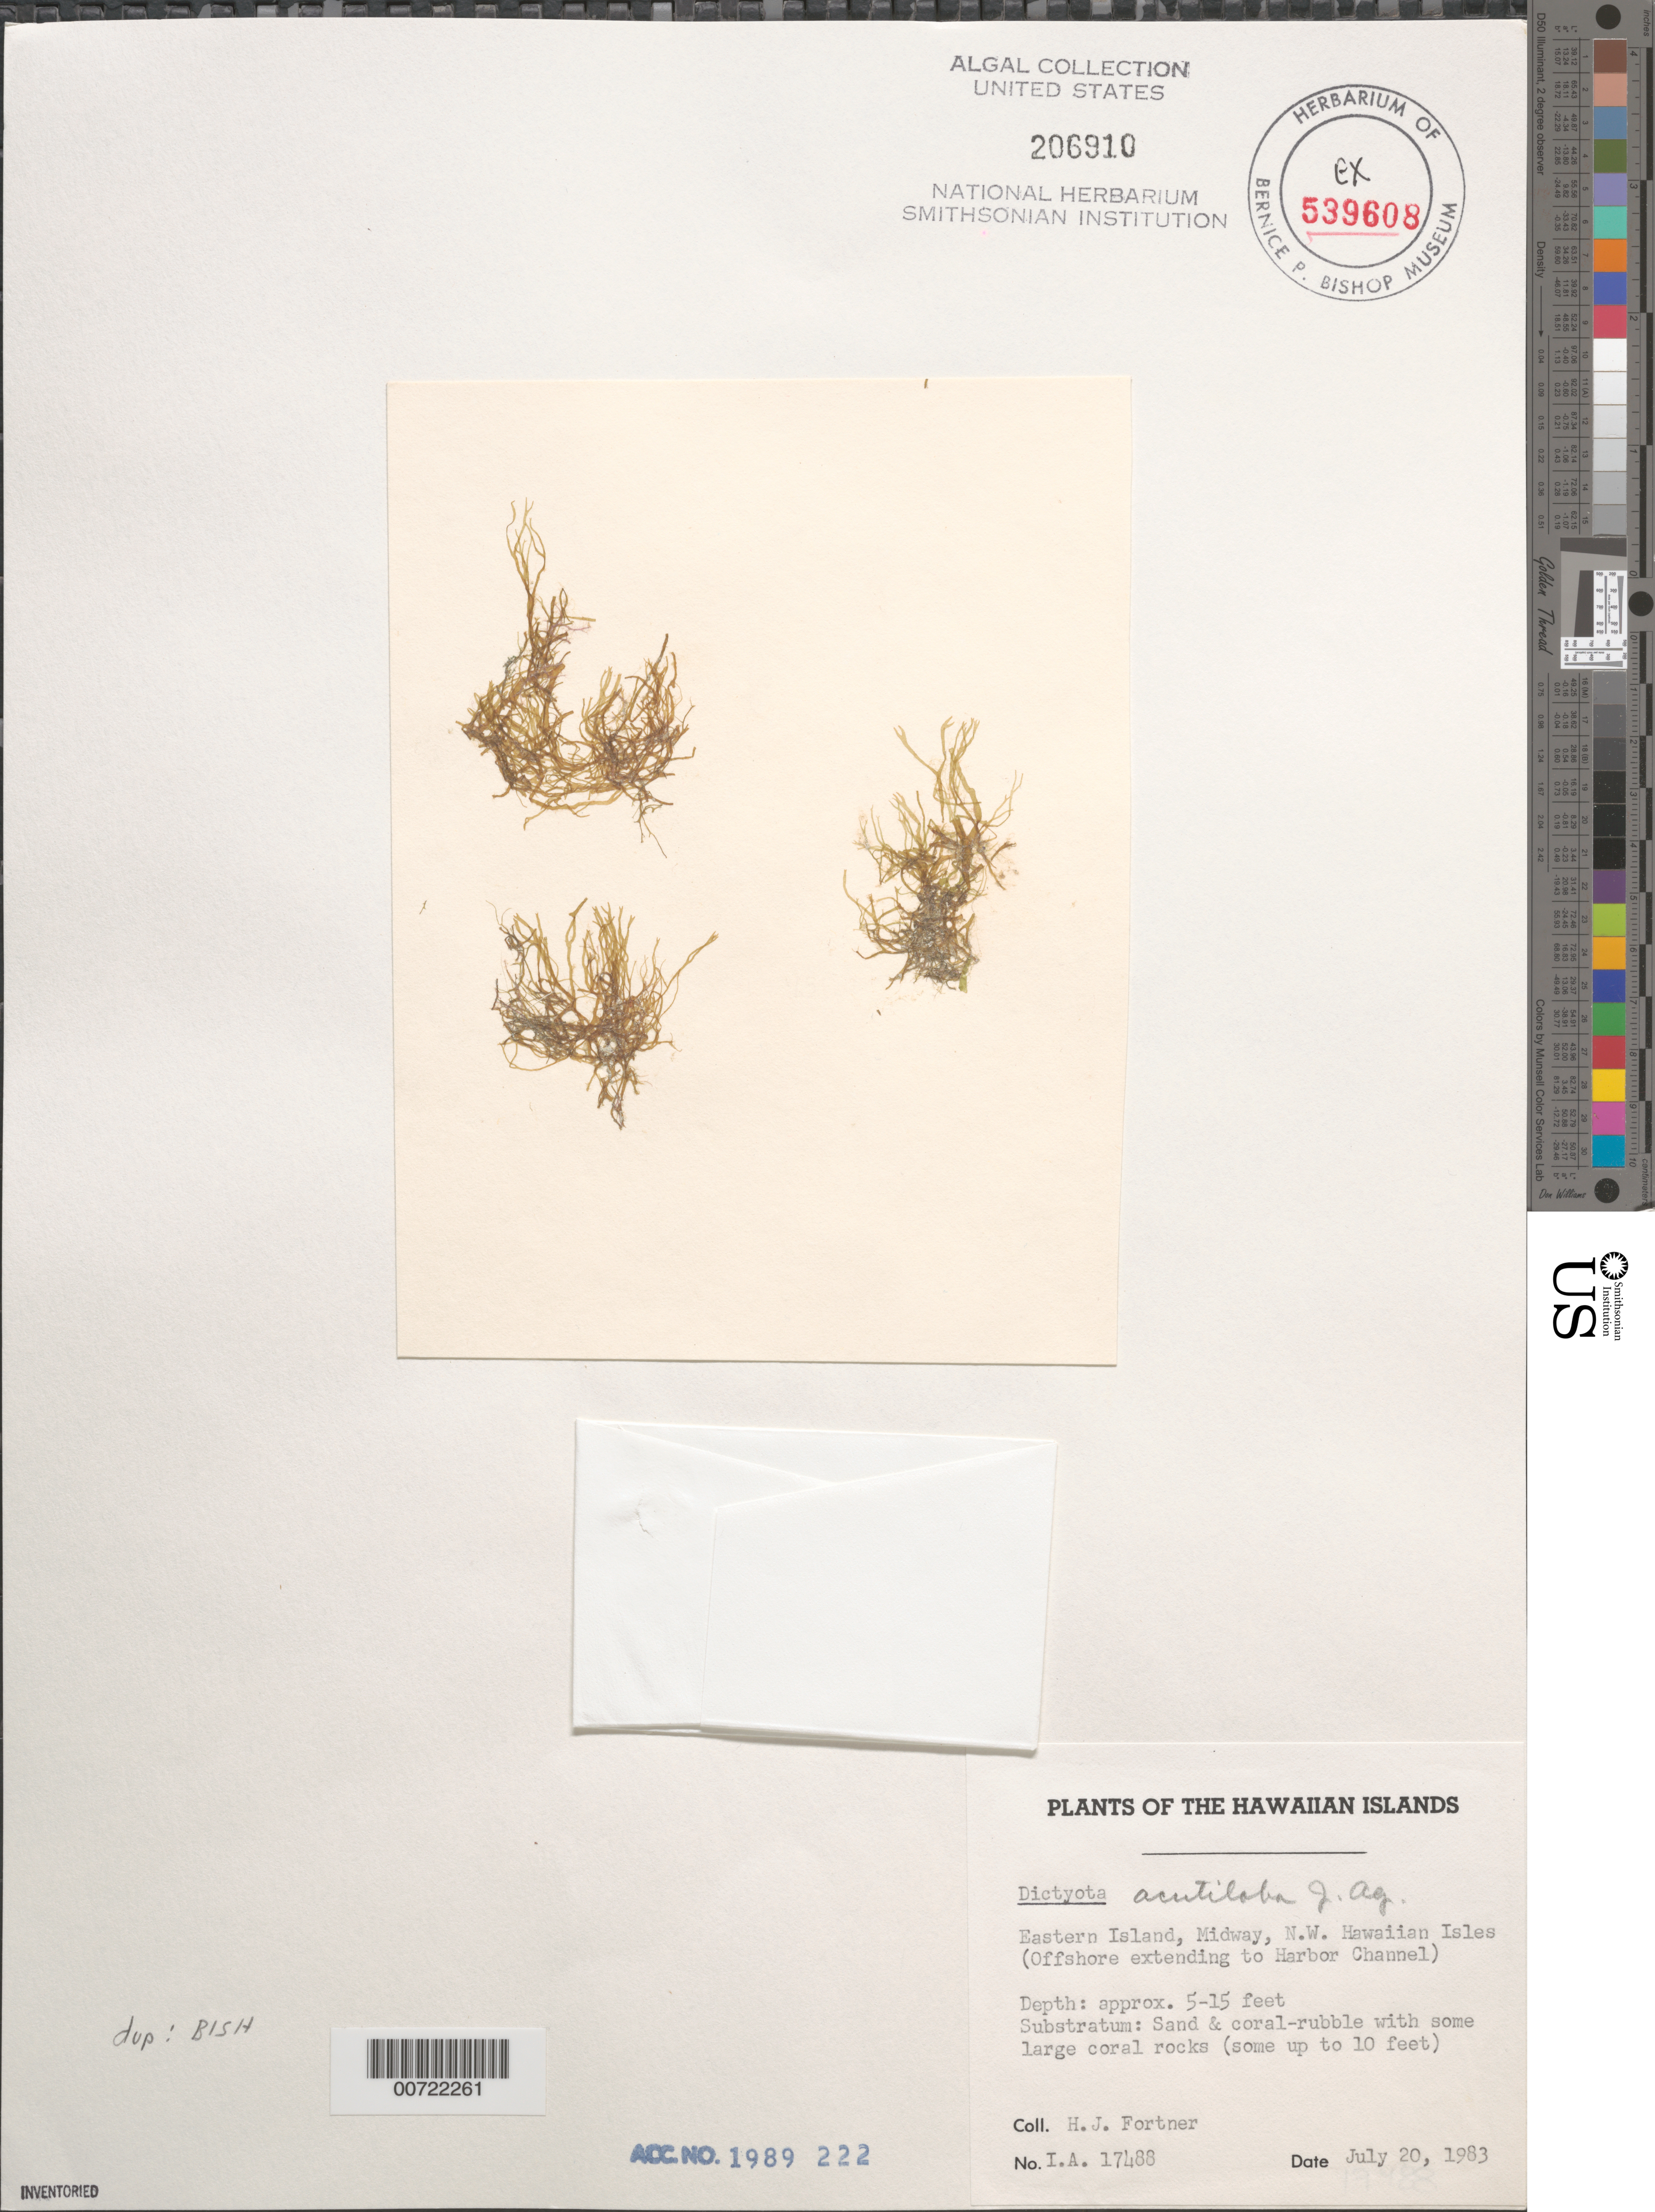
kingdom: Chromista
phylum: Ochrophyta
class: Phaeophyceae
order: Dictyotales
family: Dictyotaceae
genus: Dictyota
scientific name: Dictyota acutiloba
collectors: H. Fortner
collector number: IAA 17488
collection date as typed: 20 Jul 1983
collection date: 1983-07-20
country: U.S. Administered Pacific Islands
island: Midway Atoll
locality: Offshore, extending to Harbor Channel, Eastern Islet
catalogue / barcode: US 206910